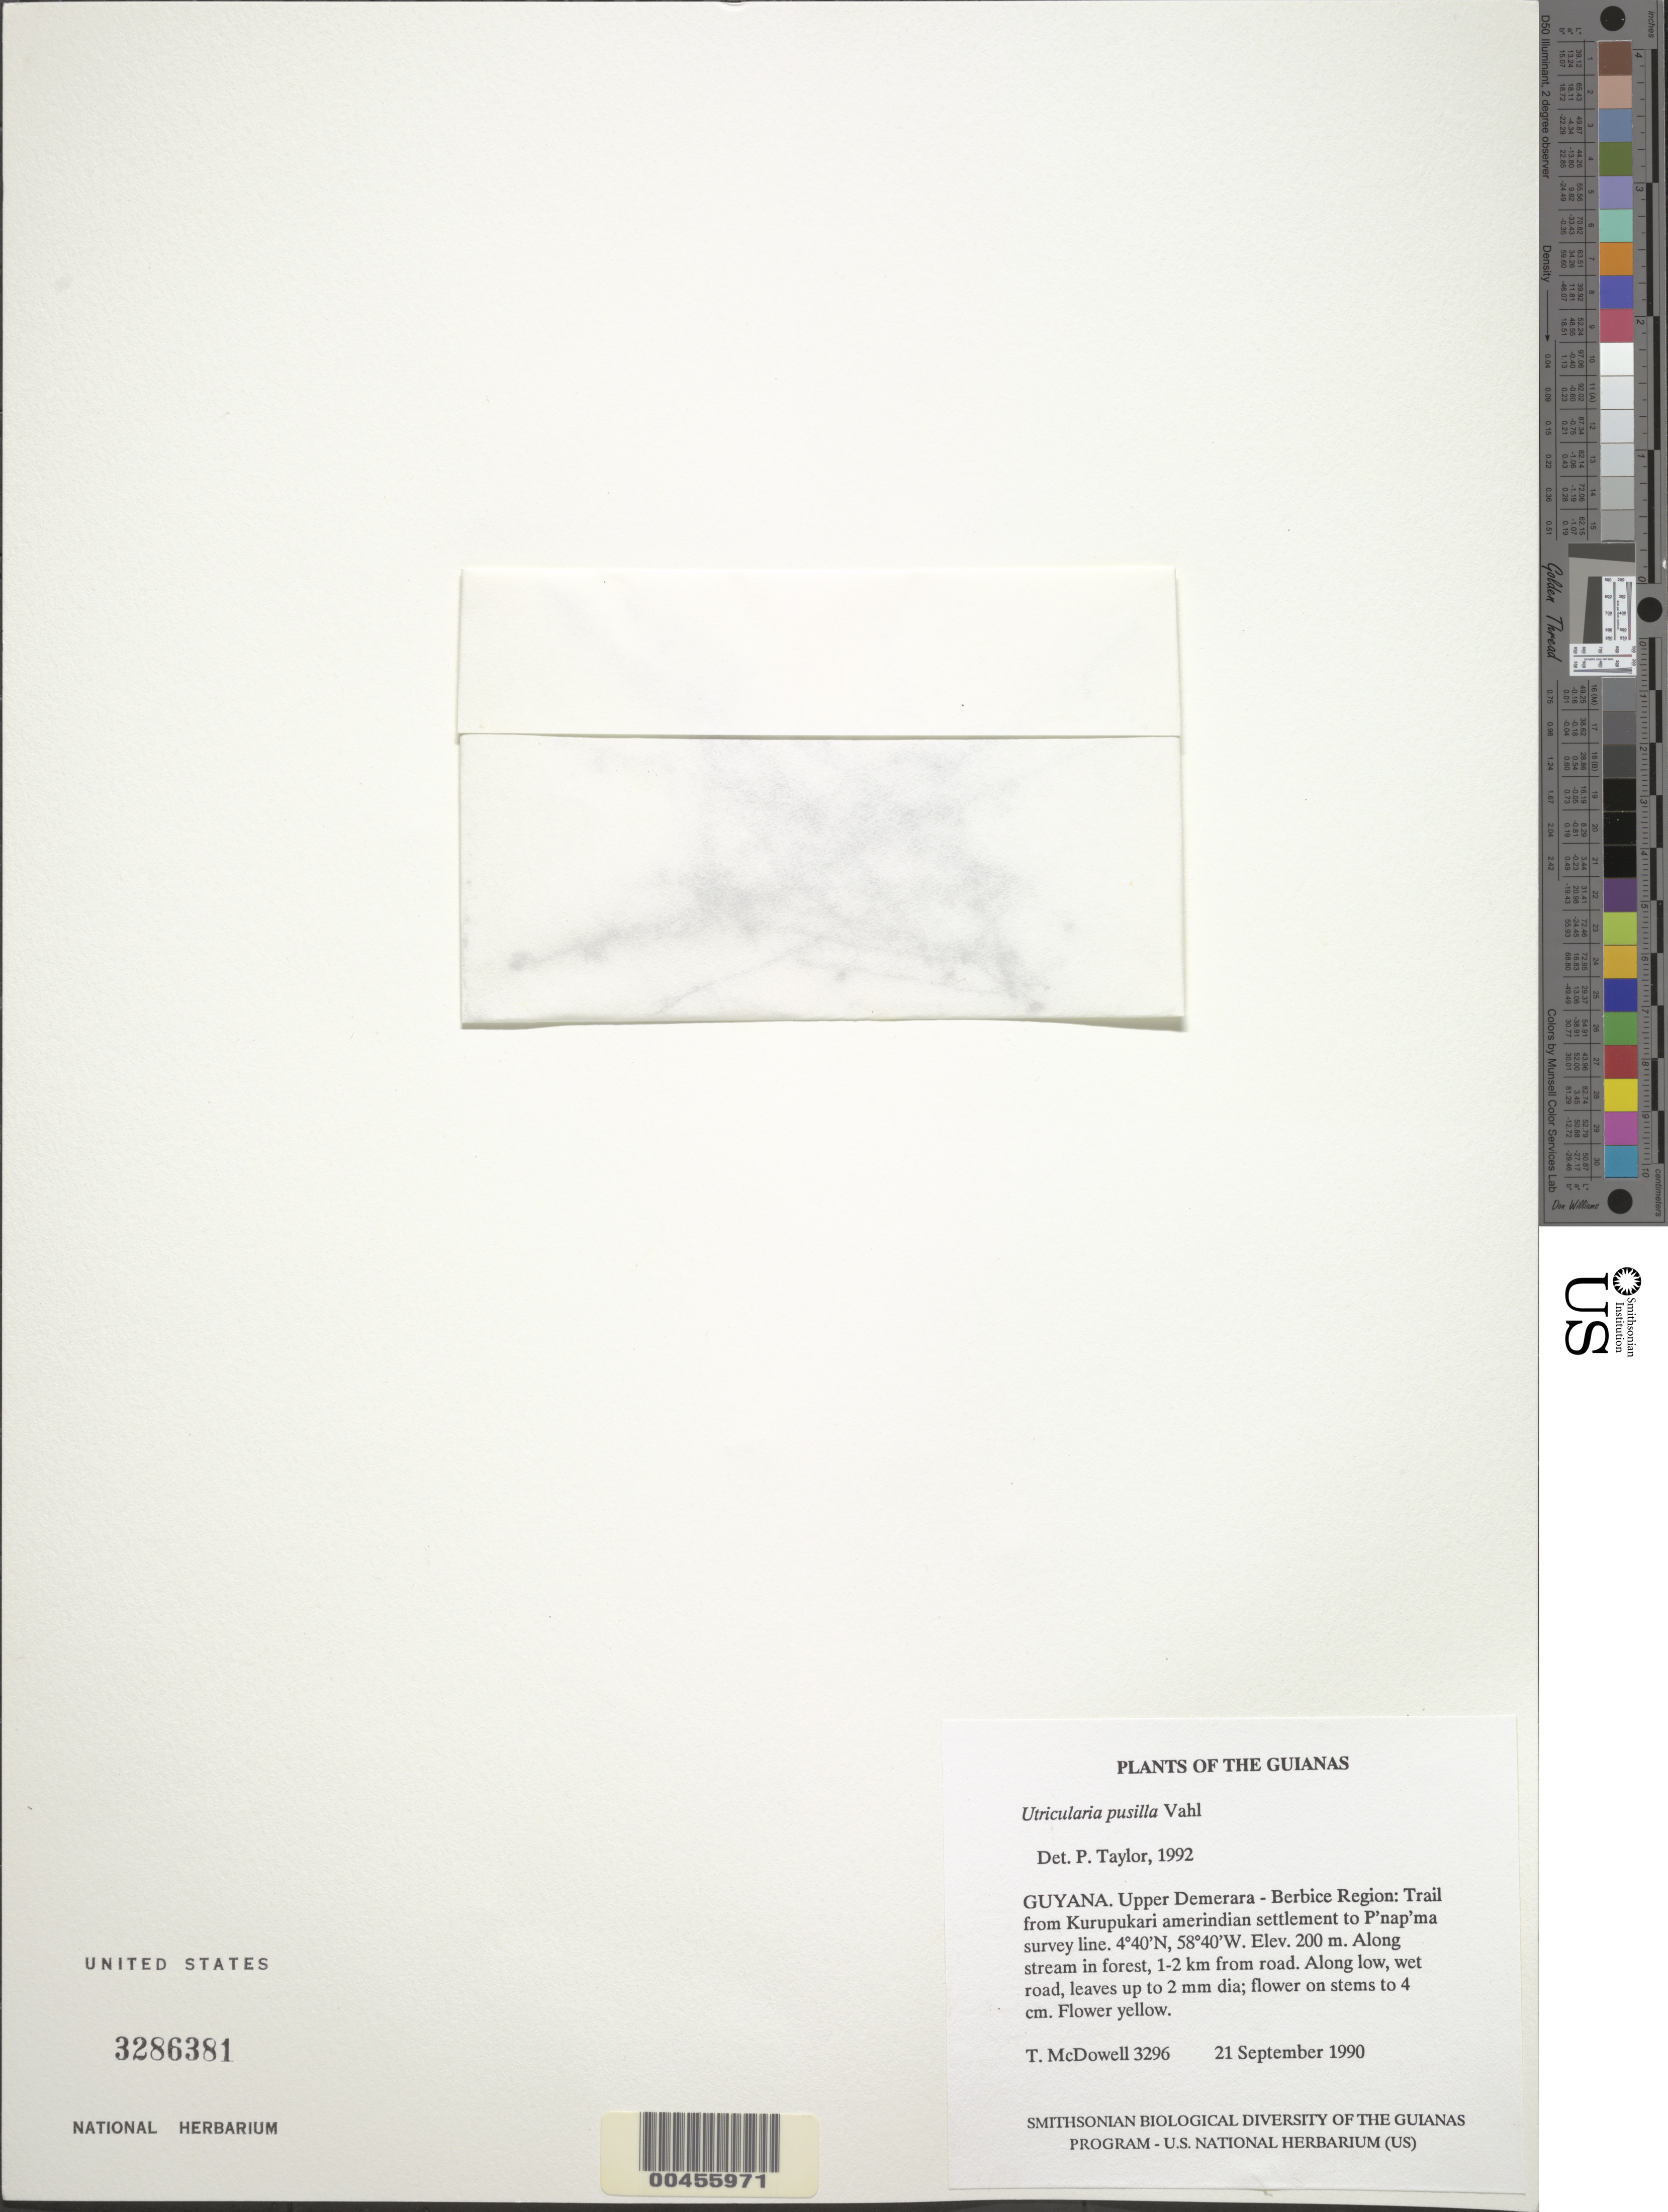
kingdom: Plantae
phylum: Tracheophyta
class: Magnoliopsida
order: Lamiales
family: Lentibulariaceae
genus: Utricularia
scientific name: Utricularia pusilla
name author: Vahl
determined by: Taylor, P.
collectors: T. McDowell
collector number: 3296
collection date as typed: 21 September 1990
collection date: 1990-09-21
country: Guyana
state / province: Potaro-Siparuni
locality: Trail from Kurupukari Amerindian settlement to Paranapanema survey line, 1-2 km from road. Iwokrama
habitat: Along road and stream in forest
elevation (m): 60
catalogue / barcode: US 3286381